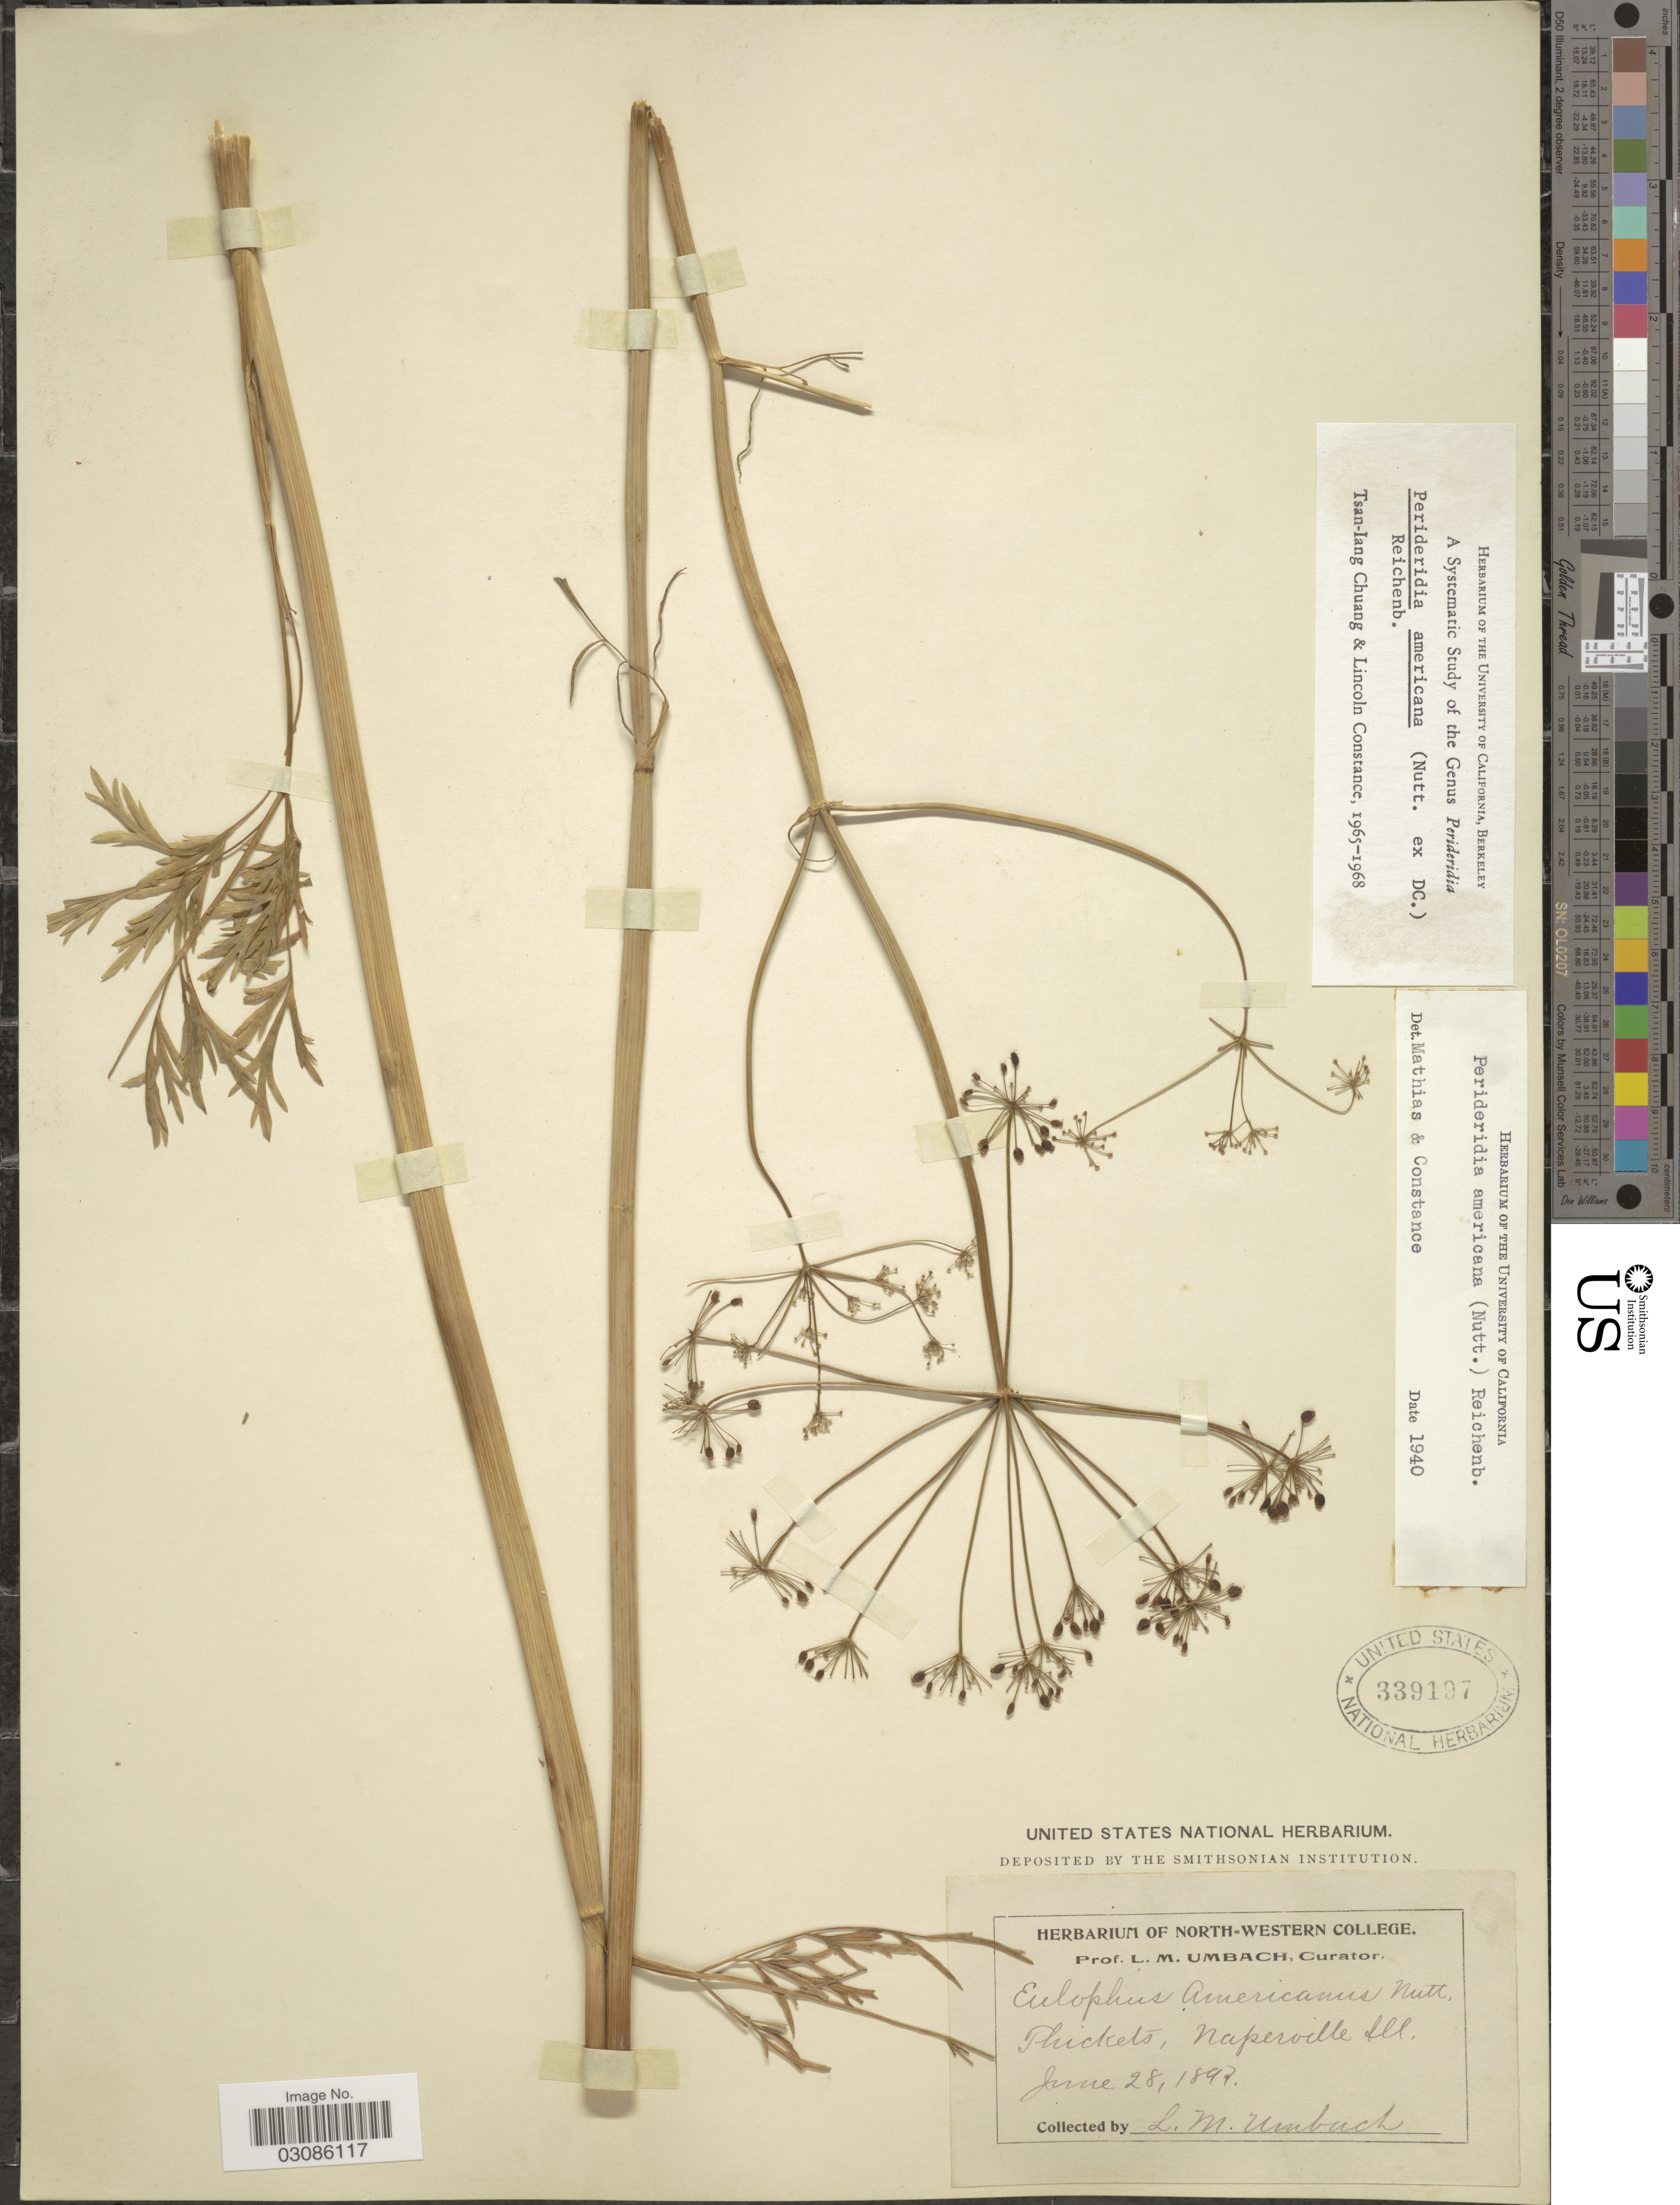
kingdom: Plantae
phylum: Tracheophyta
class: Magnoliopsida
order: Apiales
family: Apiaceae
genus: Perideridia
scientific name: Perideridia americana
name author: (Nutt. ex DC.) Rchb. ex Steud.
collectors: L. M. Umbach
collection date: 1897-06-28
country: United States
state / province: Illinois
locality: Thickets, Naperville Ill.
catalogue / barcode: US 339197